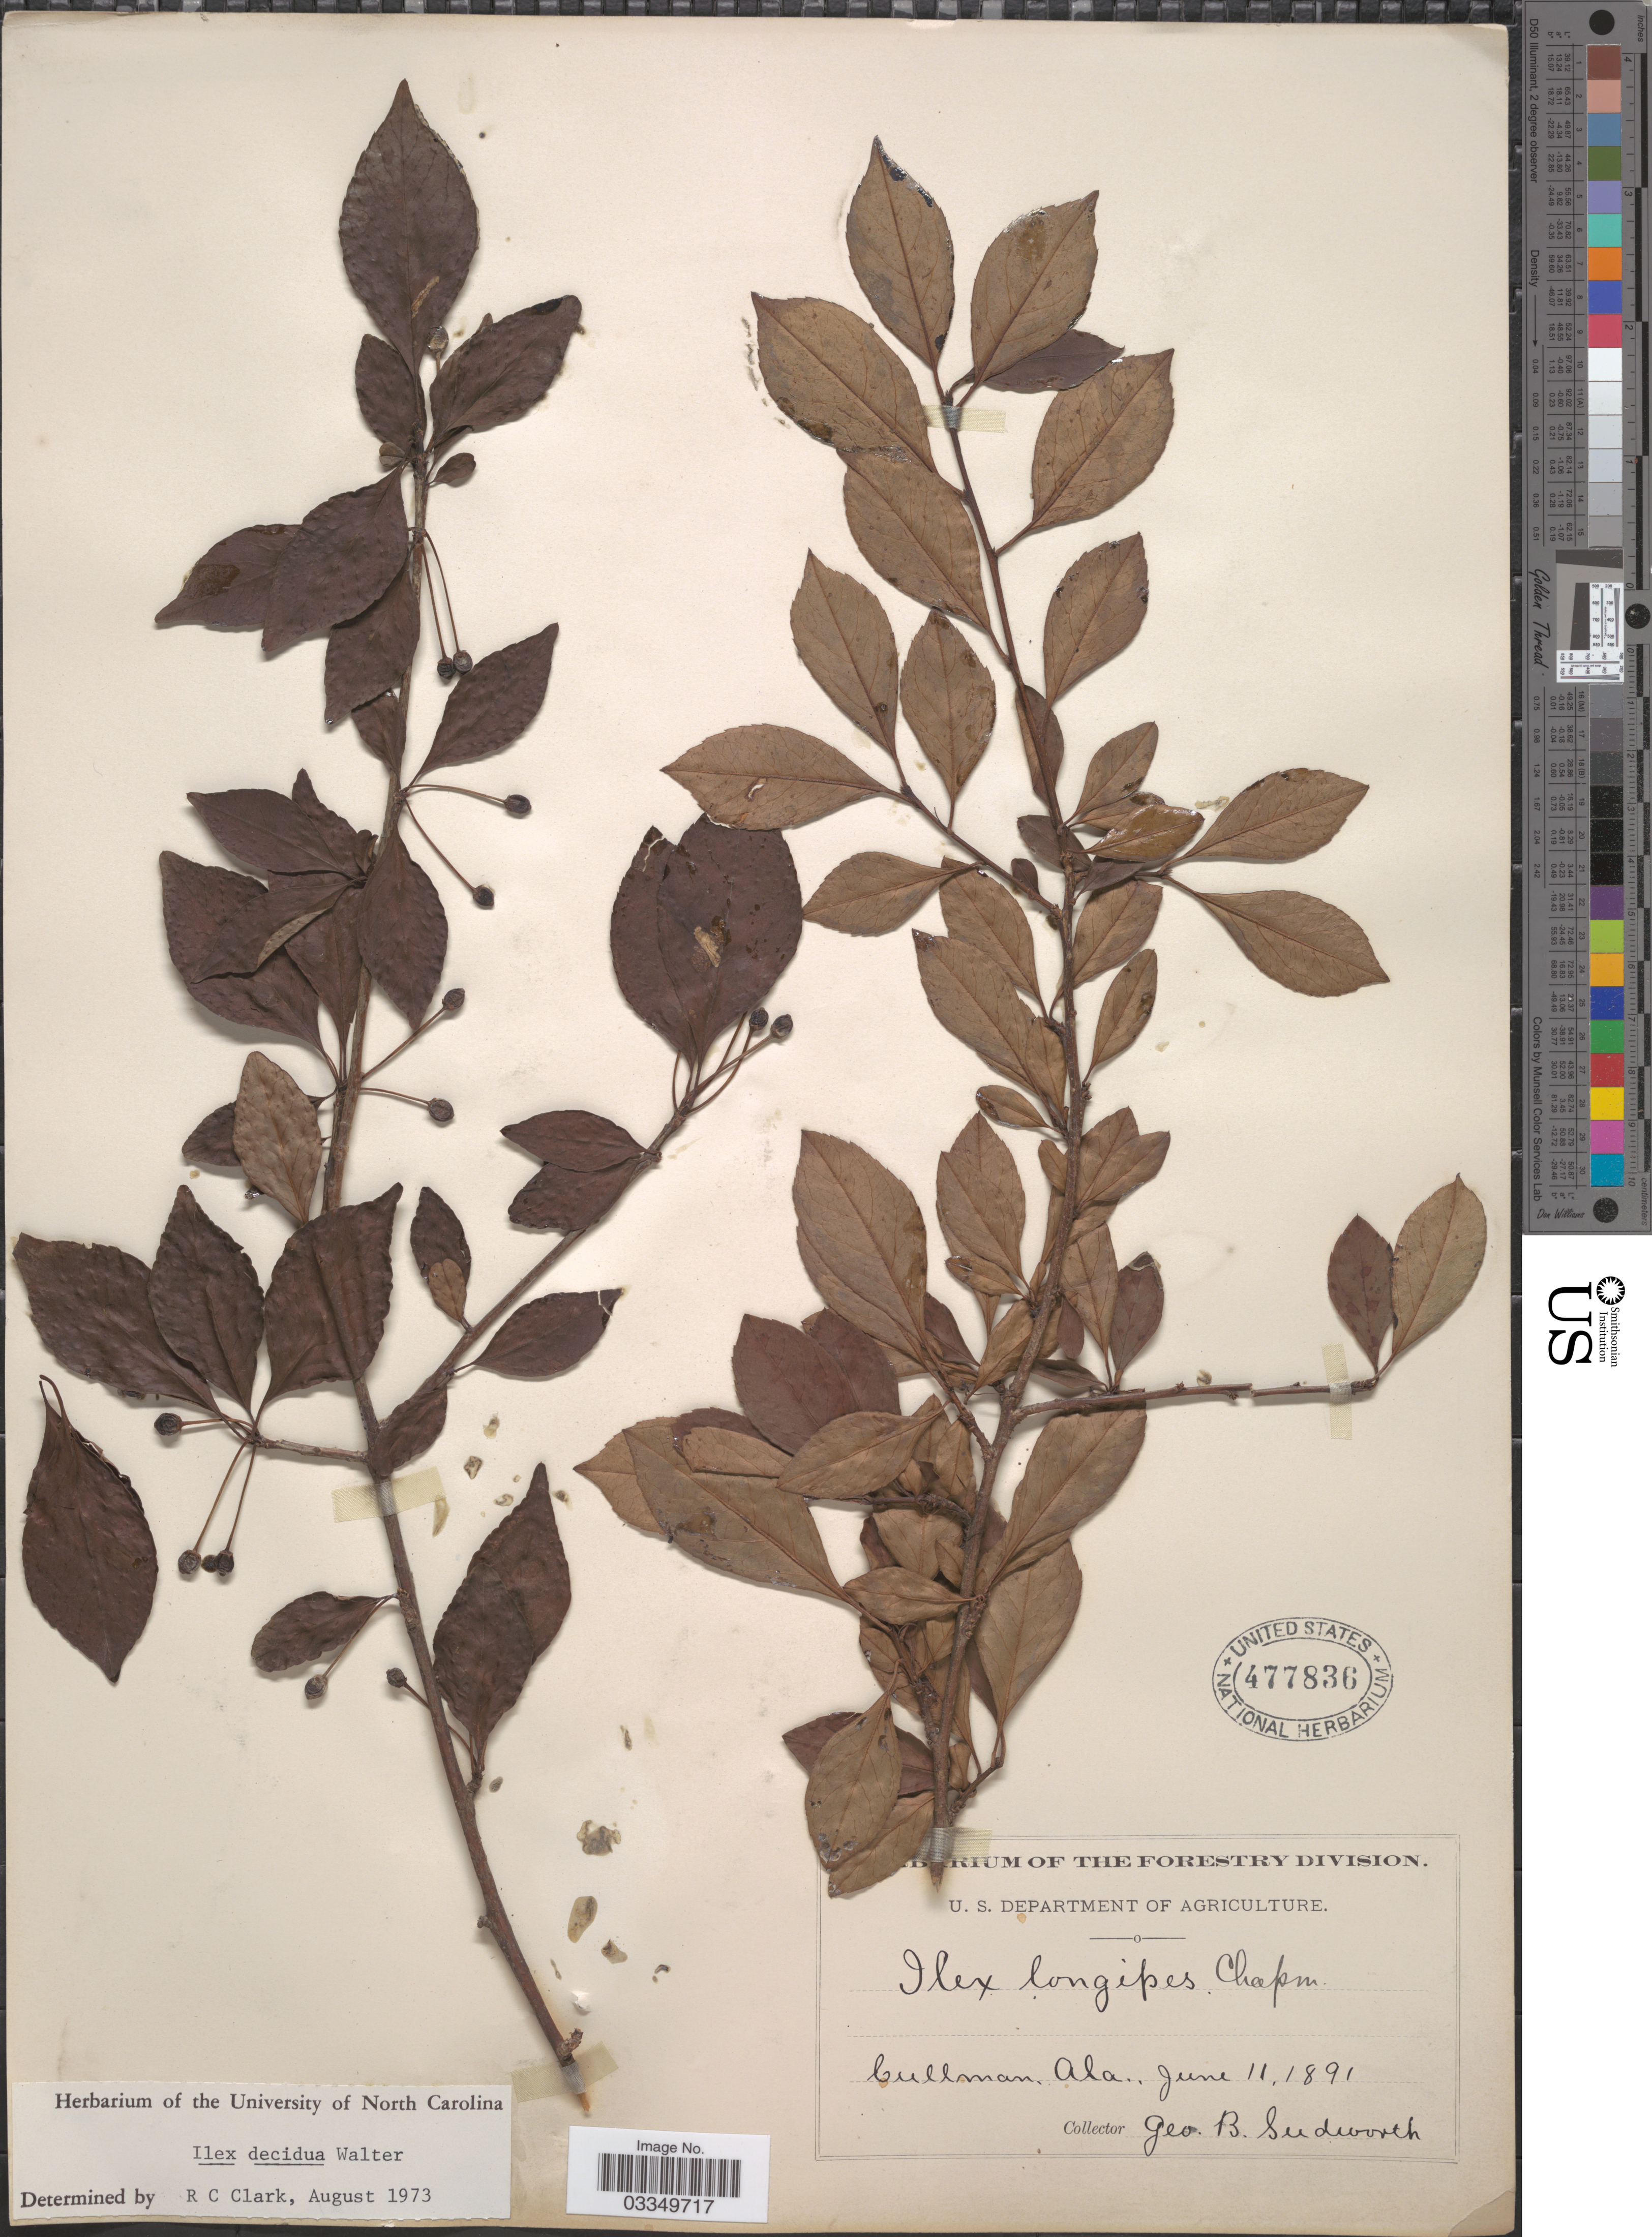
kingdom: Plantae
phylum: Tracheophyta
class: Magnoliopsida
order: Aquifoliales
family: Aquifoliaceae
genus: Ilex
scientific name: Ilex decidua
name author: Walter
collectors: G. B. Sudworth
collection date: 1891-06-11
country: United States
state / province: Alabama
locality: Cullman.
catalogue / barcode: US 477836